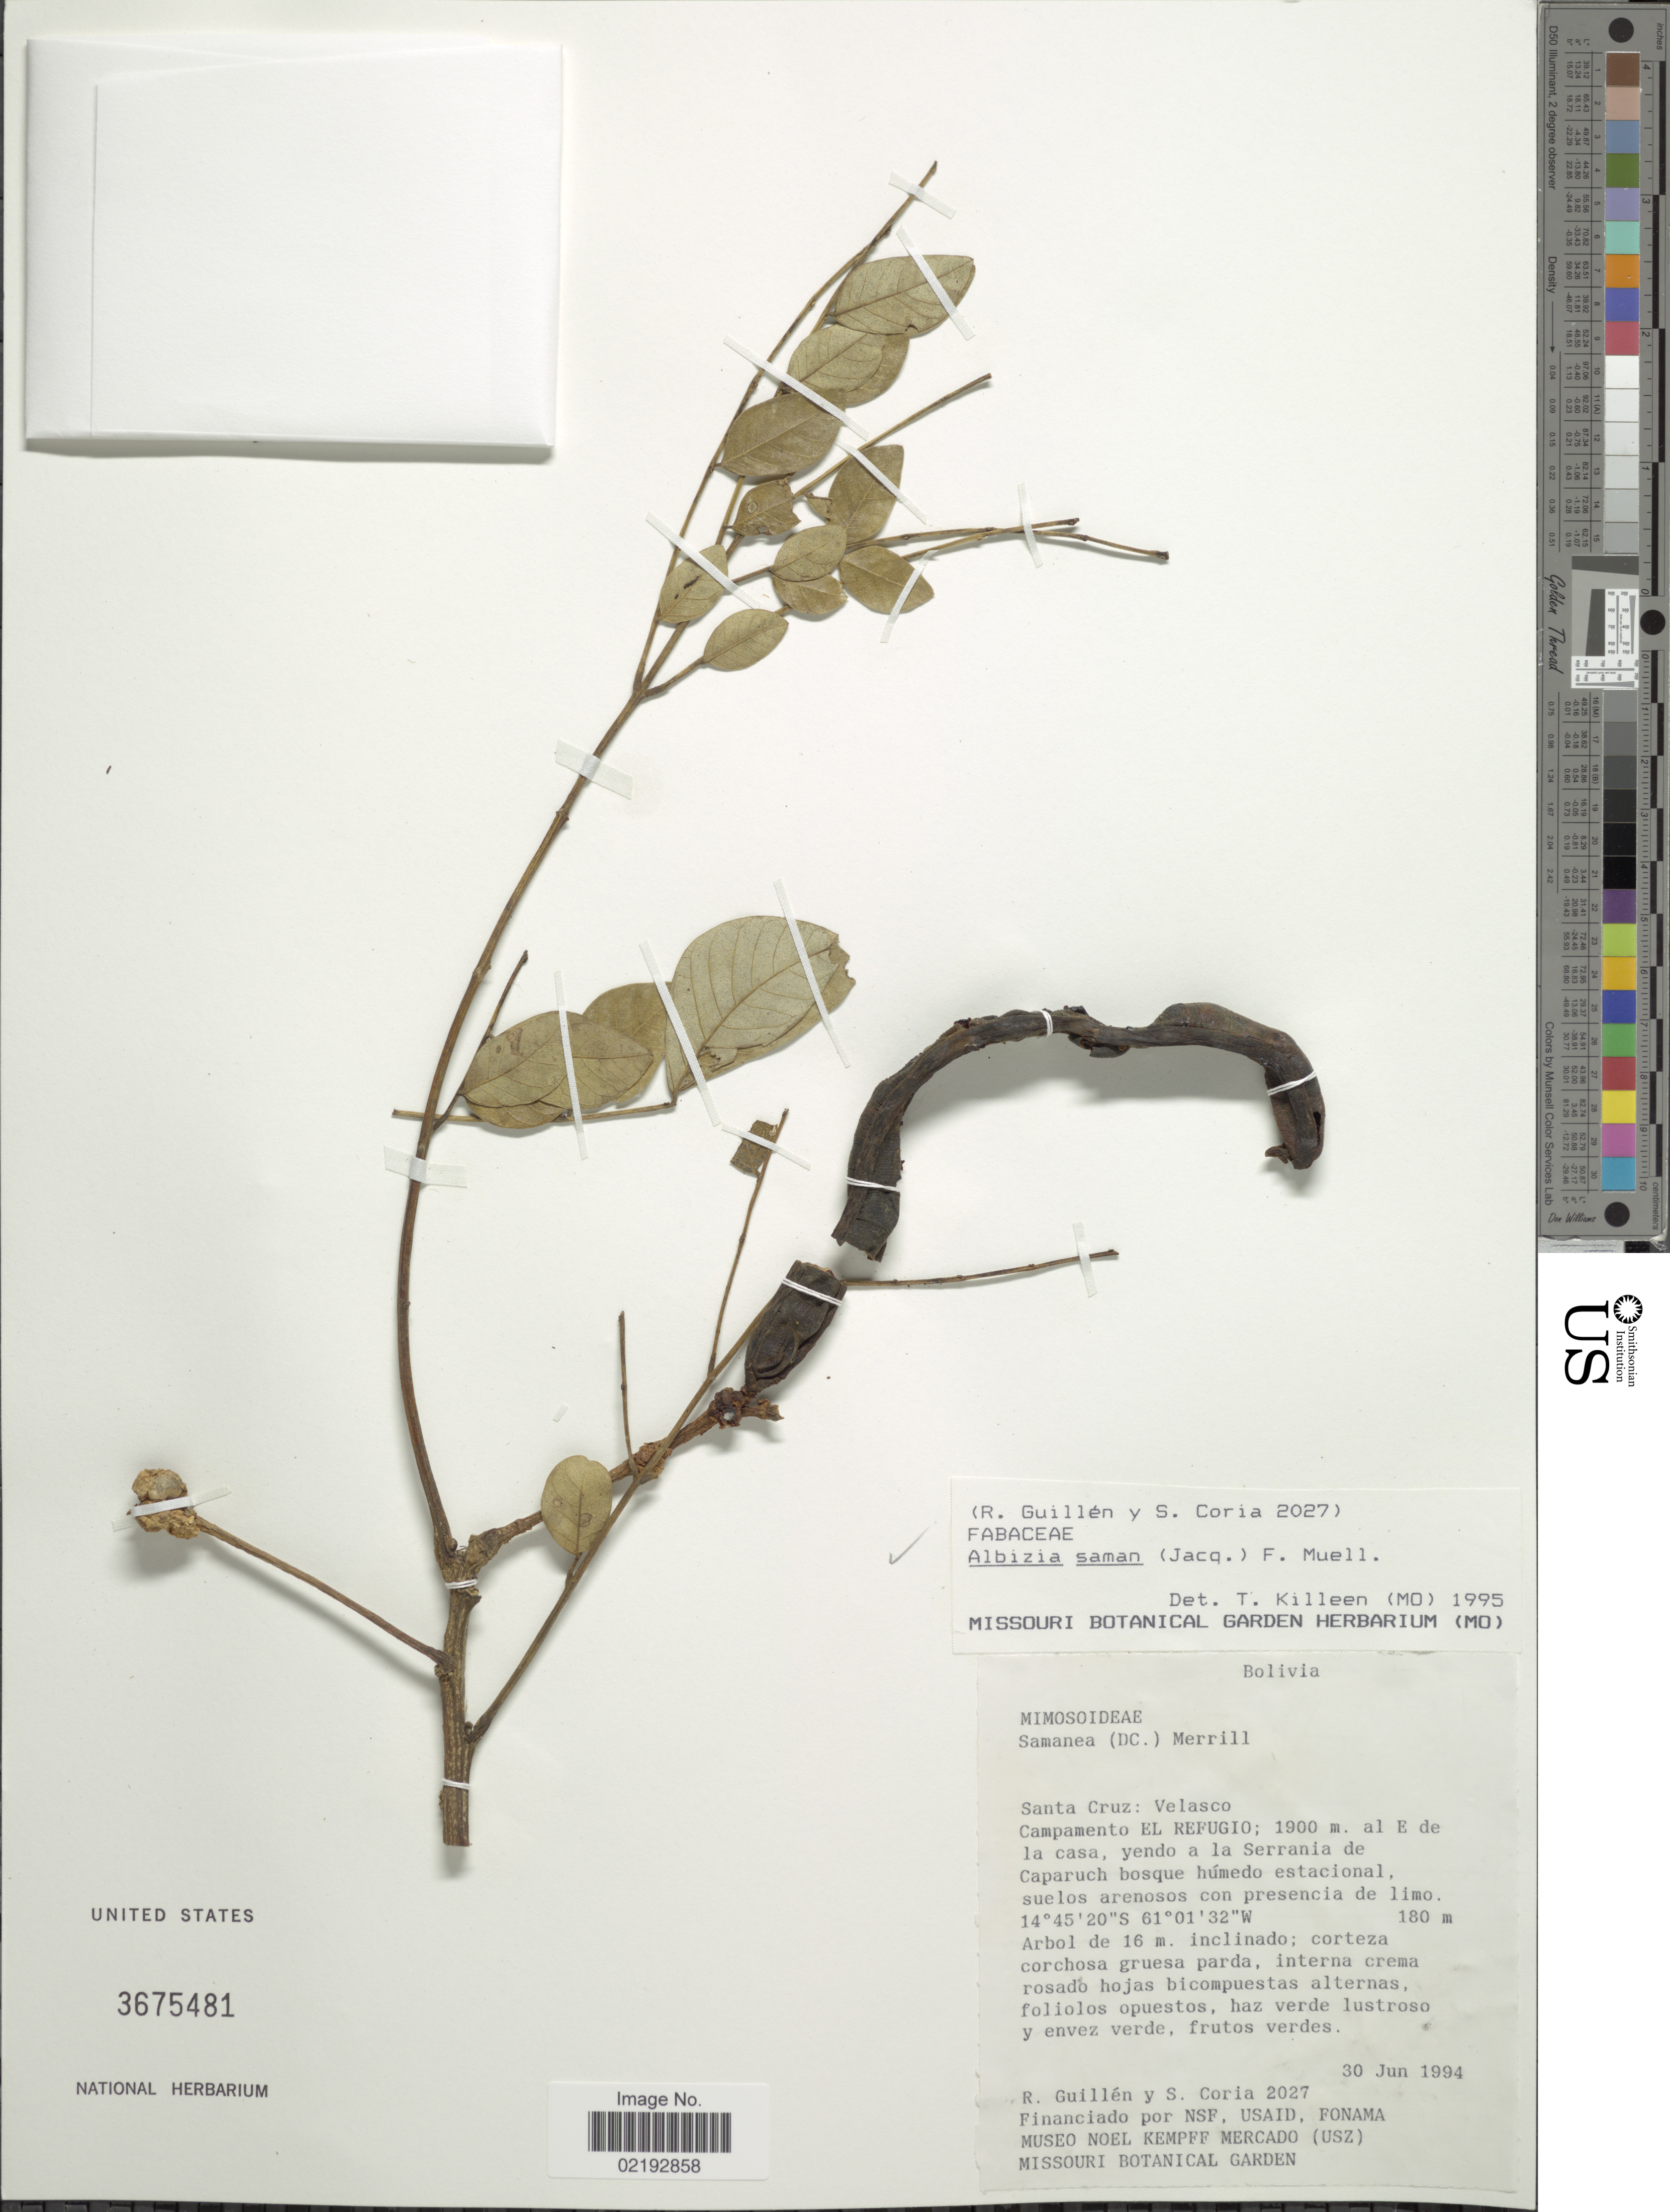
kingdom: Plantae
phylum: Tracheophyta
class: Magnoliopsida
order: Fabales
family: Fabaceae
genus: Samanea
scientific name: Samanea saman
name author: (Jacq.) Merr.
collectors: R. Guillen & S. Coria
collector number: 2027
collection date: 1994-06-30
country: Bolivia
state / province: Santa Cruz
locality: Velasco, Campamento El Refugio, al E de la casa, yendo a la Serrania de Caparuch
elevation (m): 180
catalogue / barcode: US 3675481